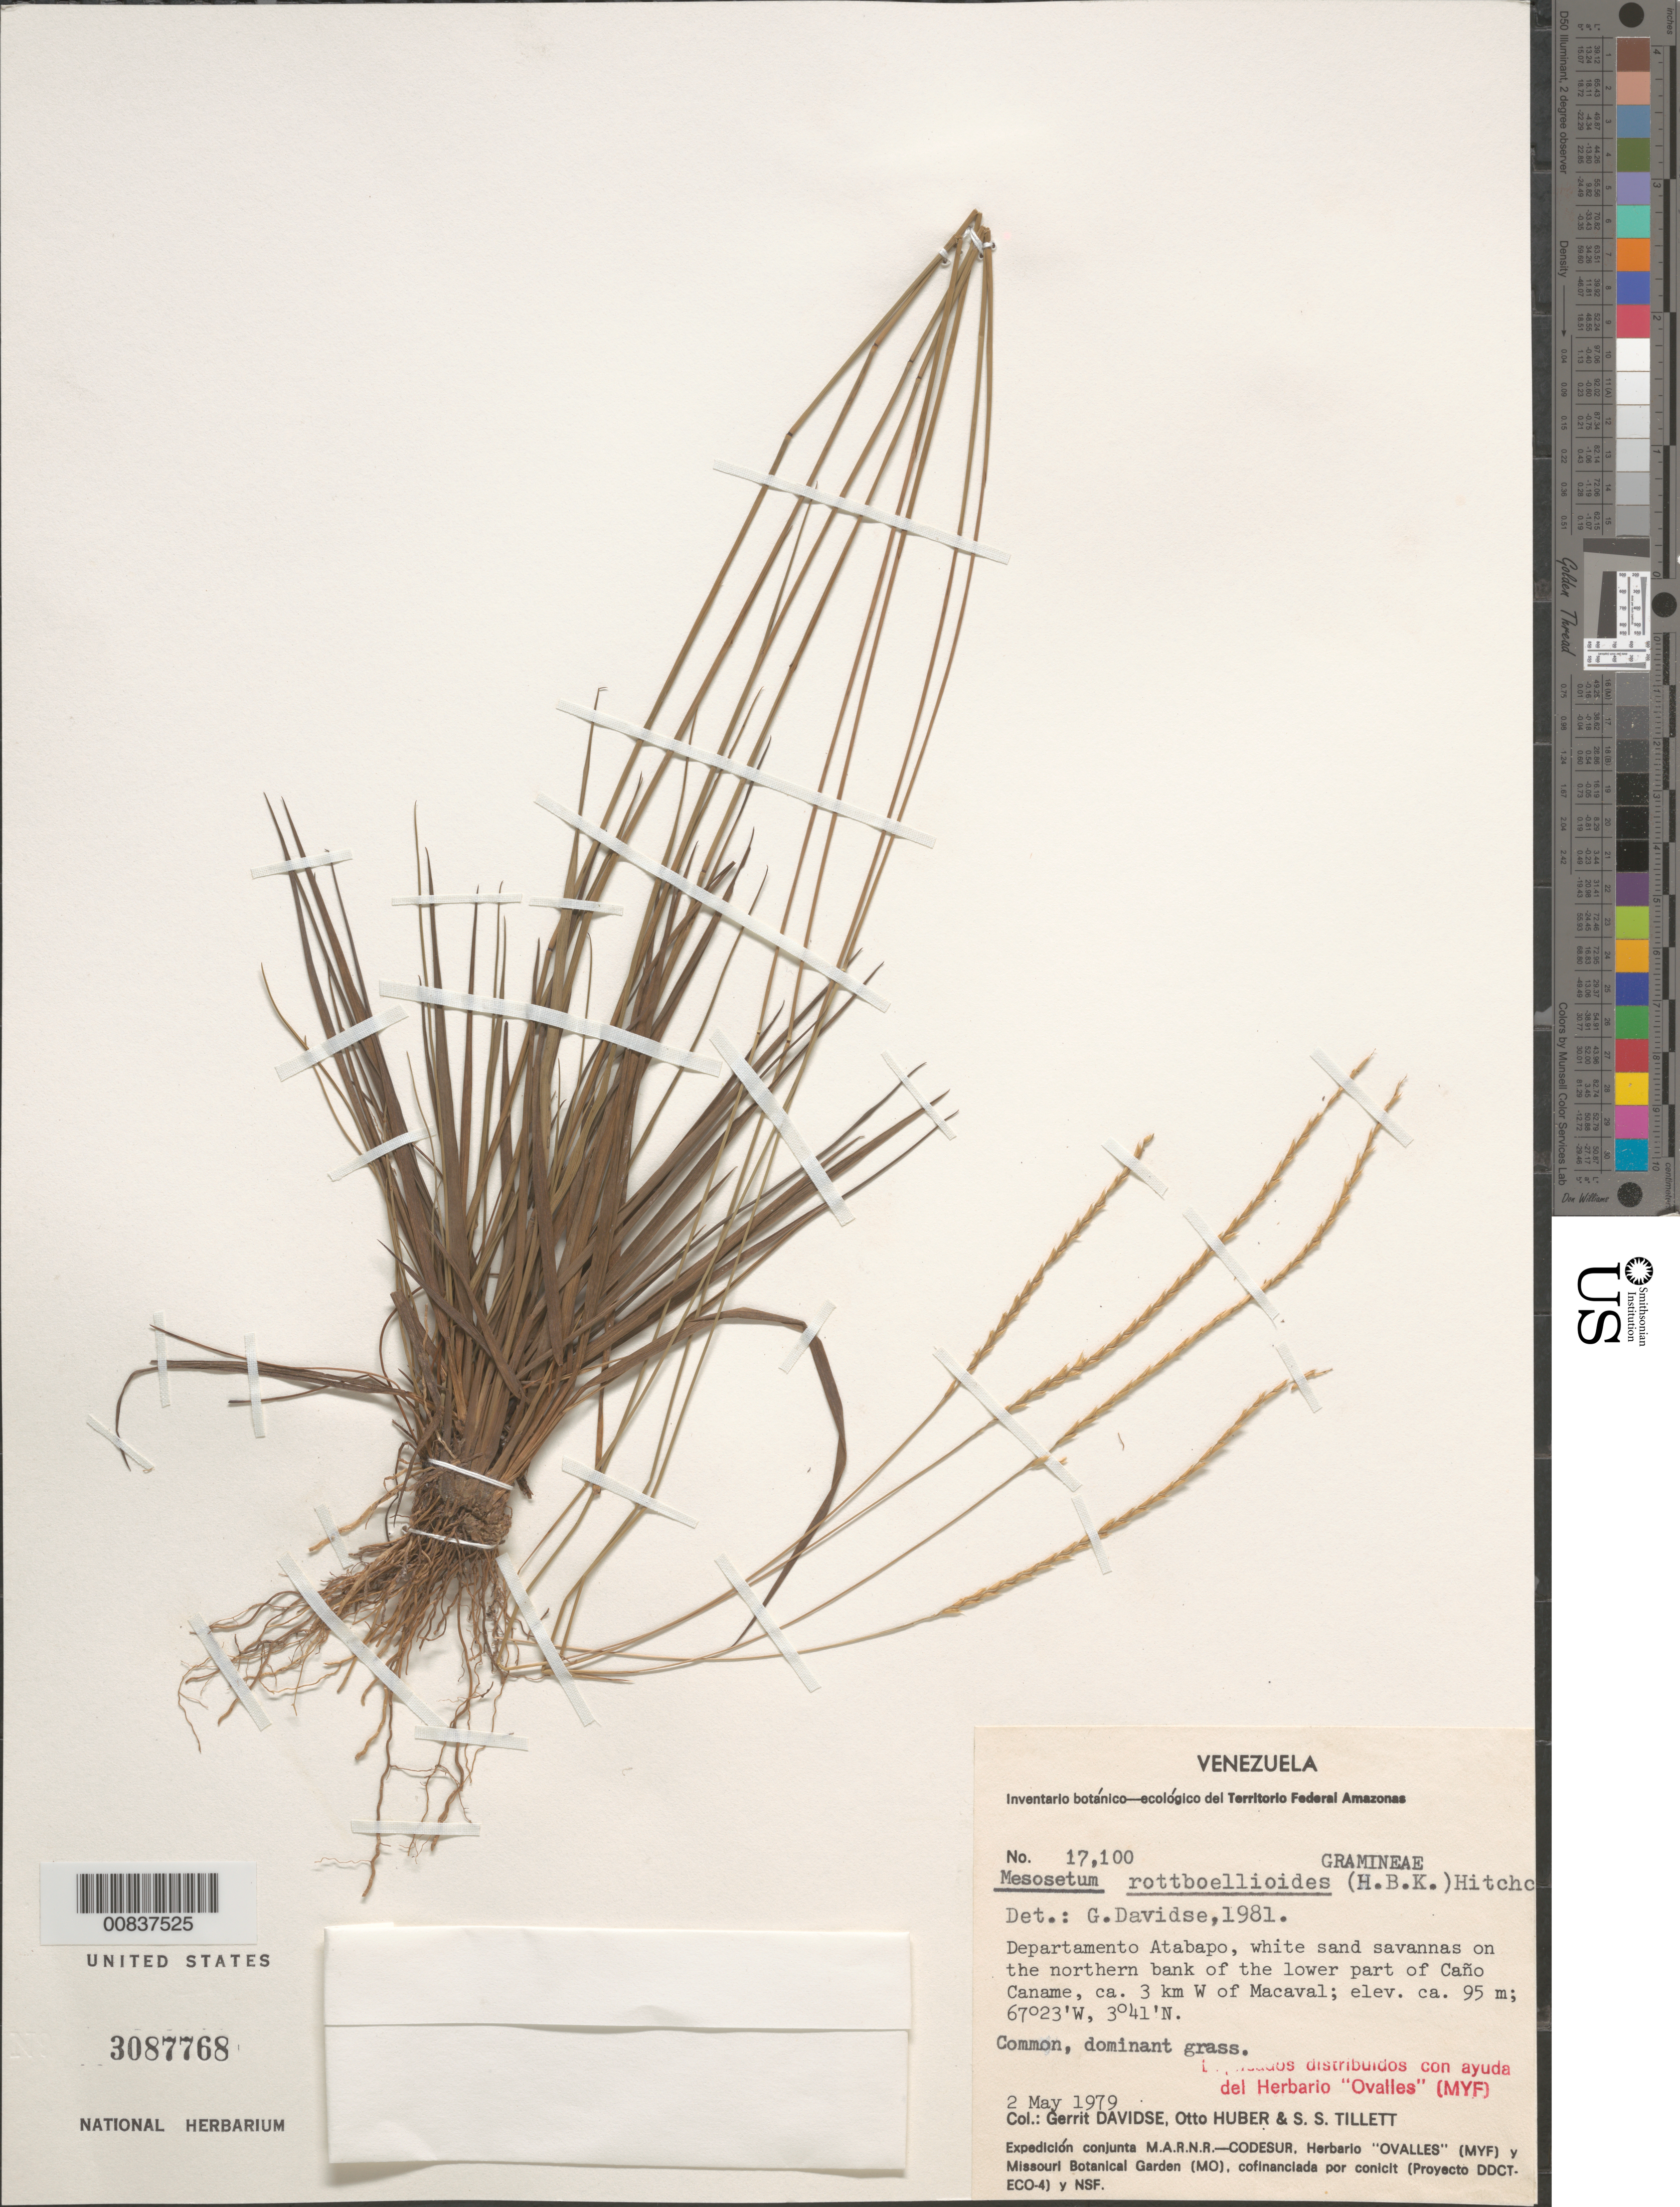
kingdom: Plantae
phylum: Tracheophyta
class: Liliopsida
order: Poales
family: Poaceae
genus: Mesosetum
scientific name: Mesosetum rottboellioides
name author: (Kunth) Hitchc.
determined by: Davidse, Gerrit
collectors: G. Davidse, O. Huber & S. S. Tillett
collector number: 17100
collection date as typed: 2-May-79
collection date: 1979-05-02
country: Venezuela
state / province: Amazonas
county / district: Atabapo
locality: Caño Caname, ca. 3 km W of Macaval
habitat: White sand savanna on N bank of caño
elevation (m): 95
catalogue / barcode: US 3087768